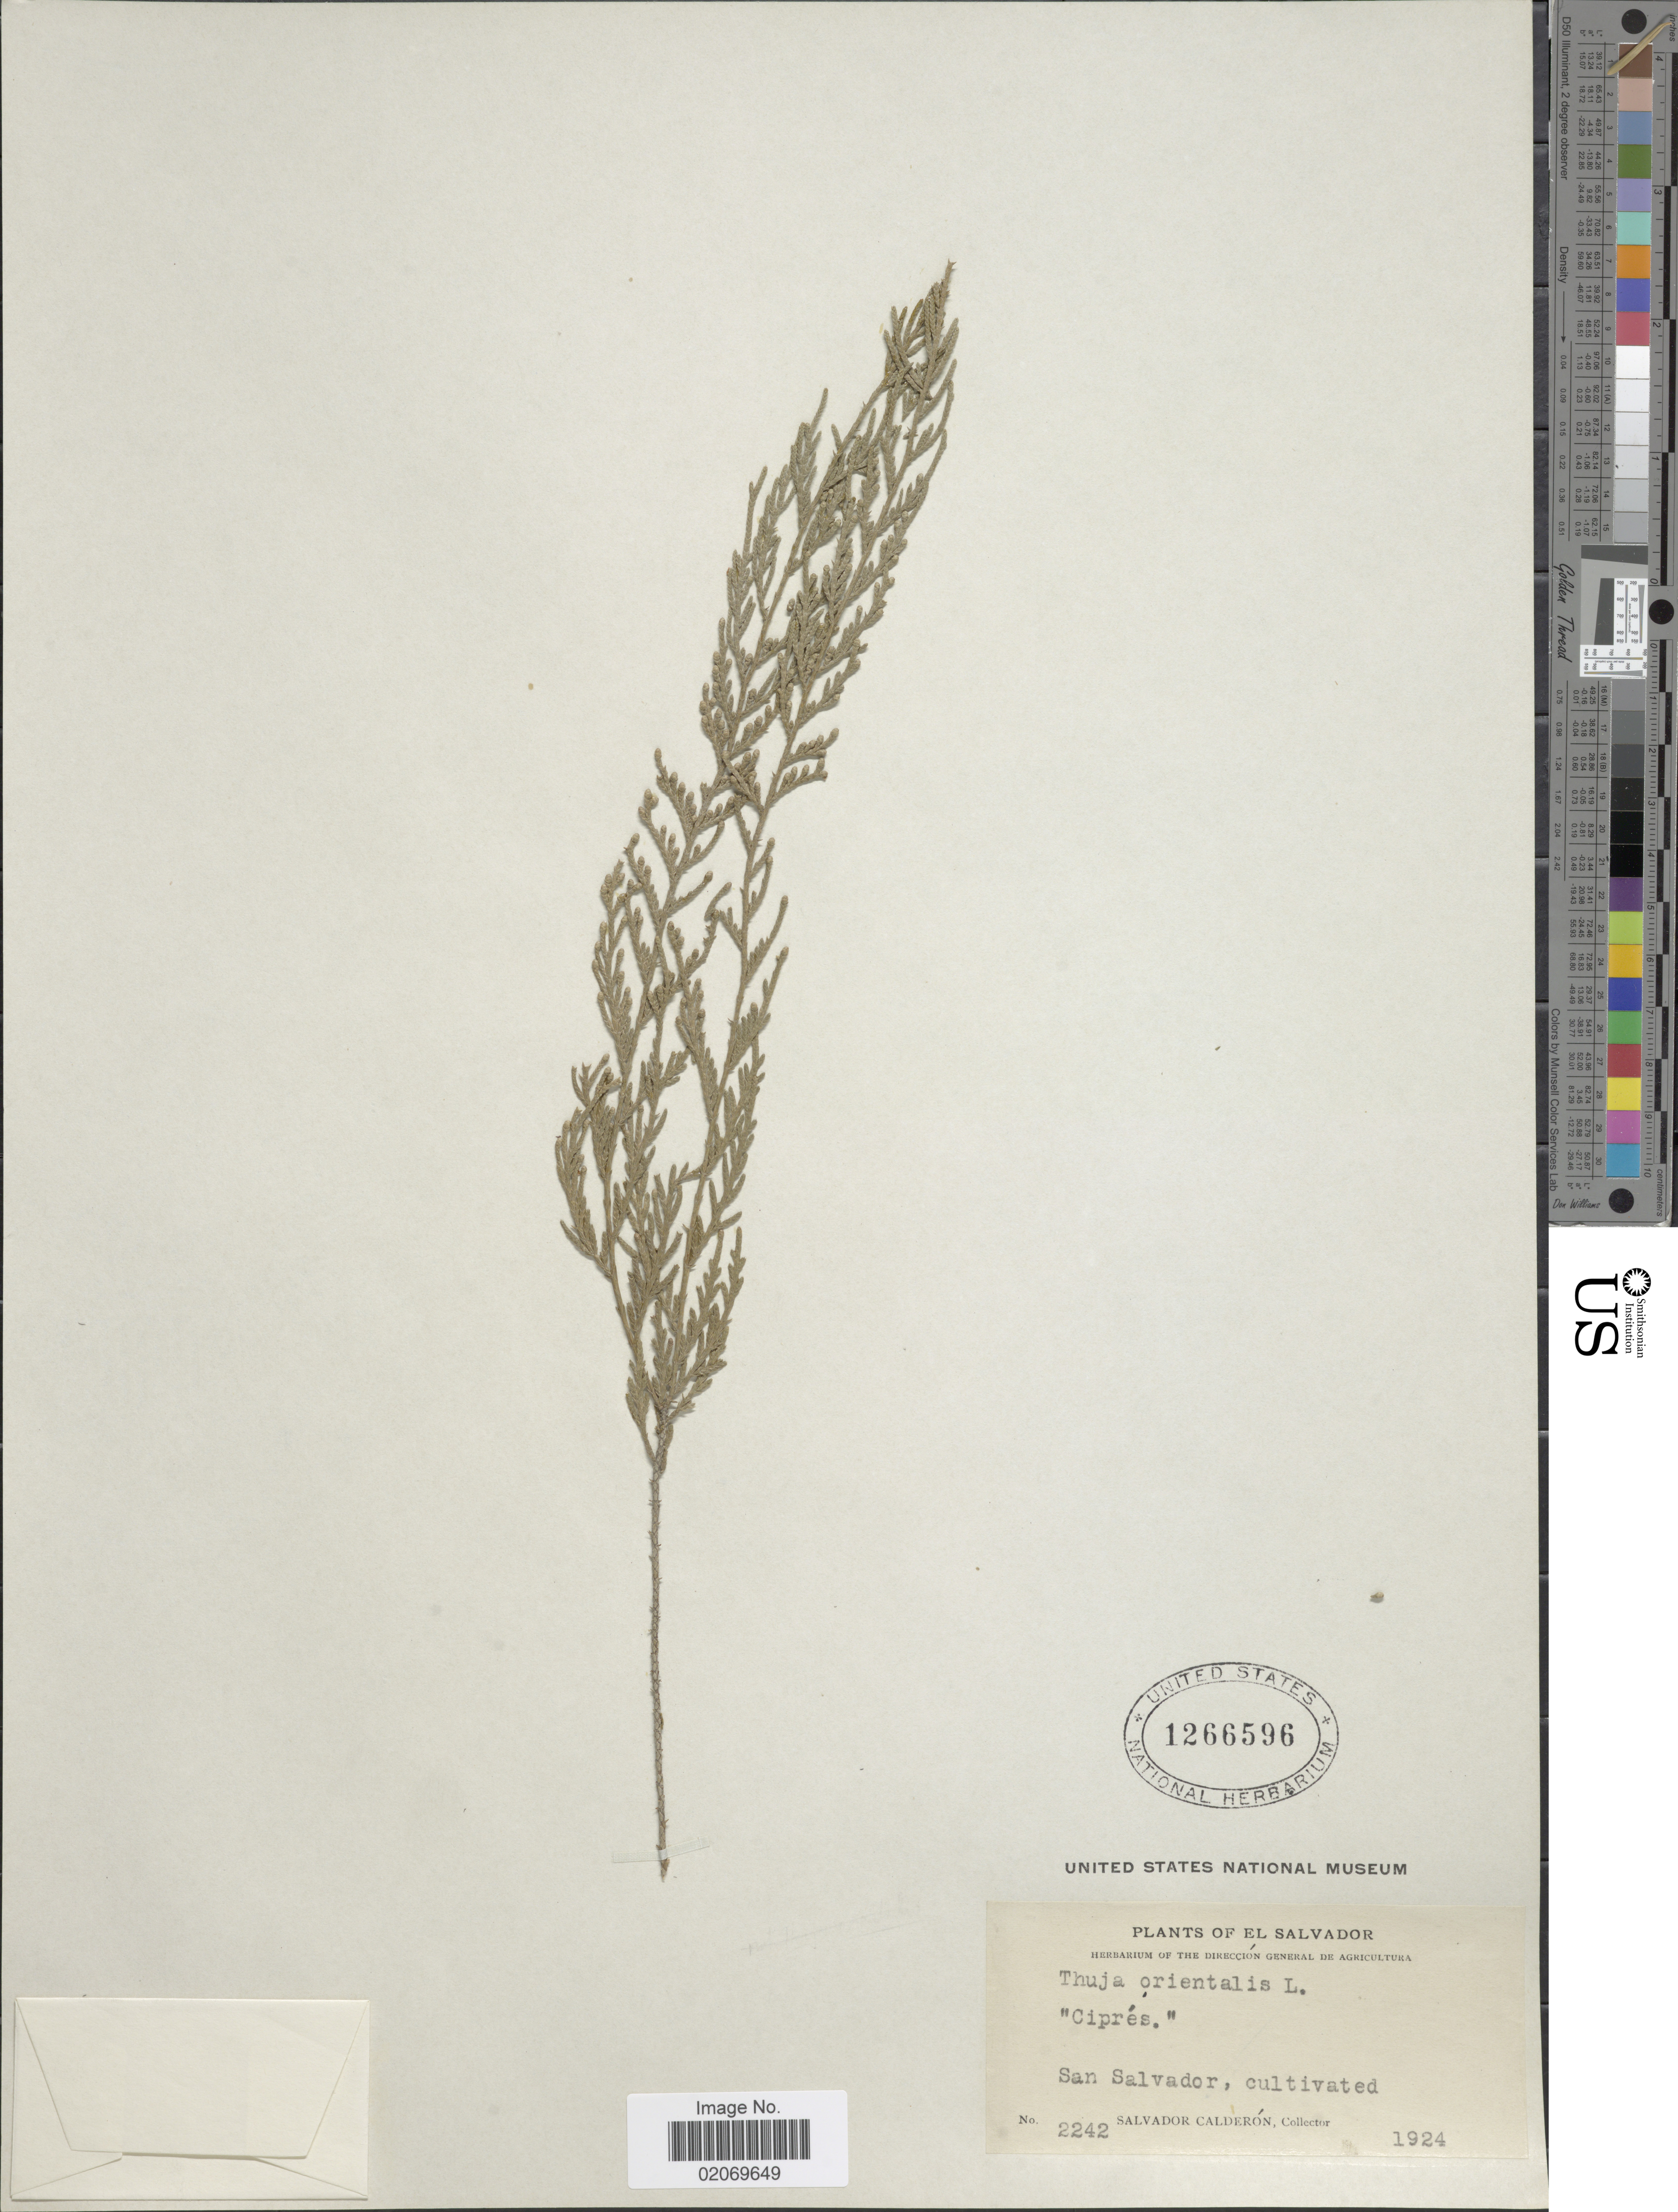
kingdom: Plantae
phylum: Tracheophyta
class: Pinopsida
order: Pinales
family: Cupressaceae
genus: Thuja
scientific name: Thuja orientalis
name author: L.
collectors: S. Calderón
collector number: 2242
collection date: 1924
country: El Salvador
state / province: San Salvador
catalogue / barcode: US 1266596